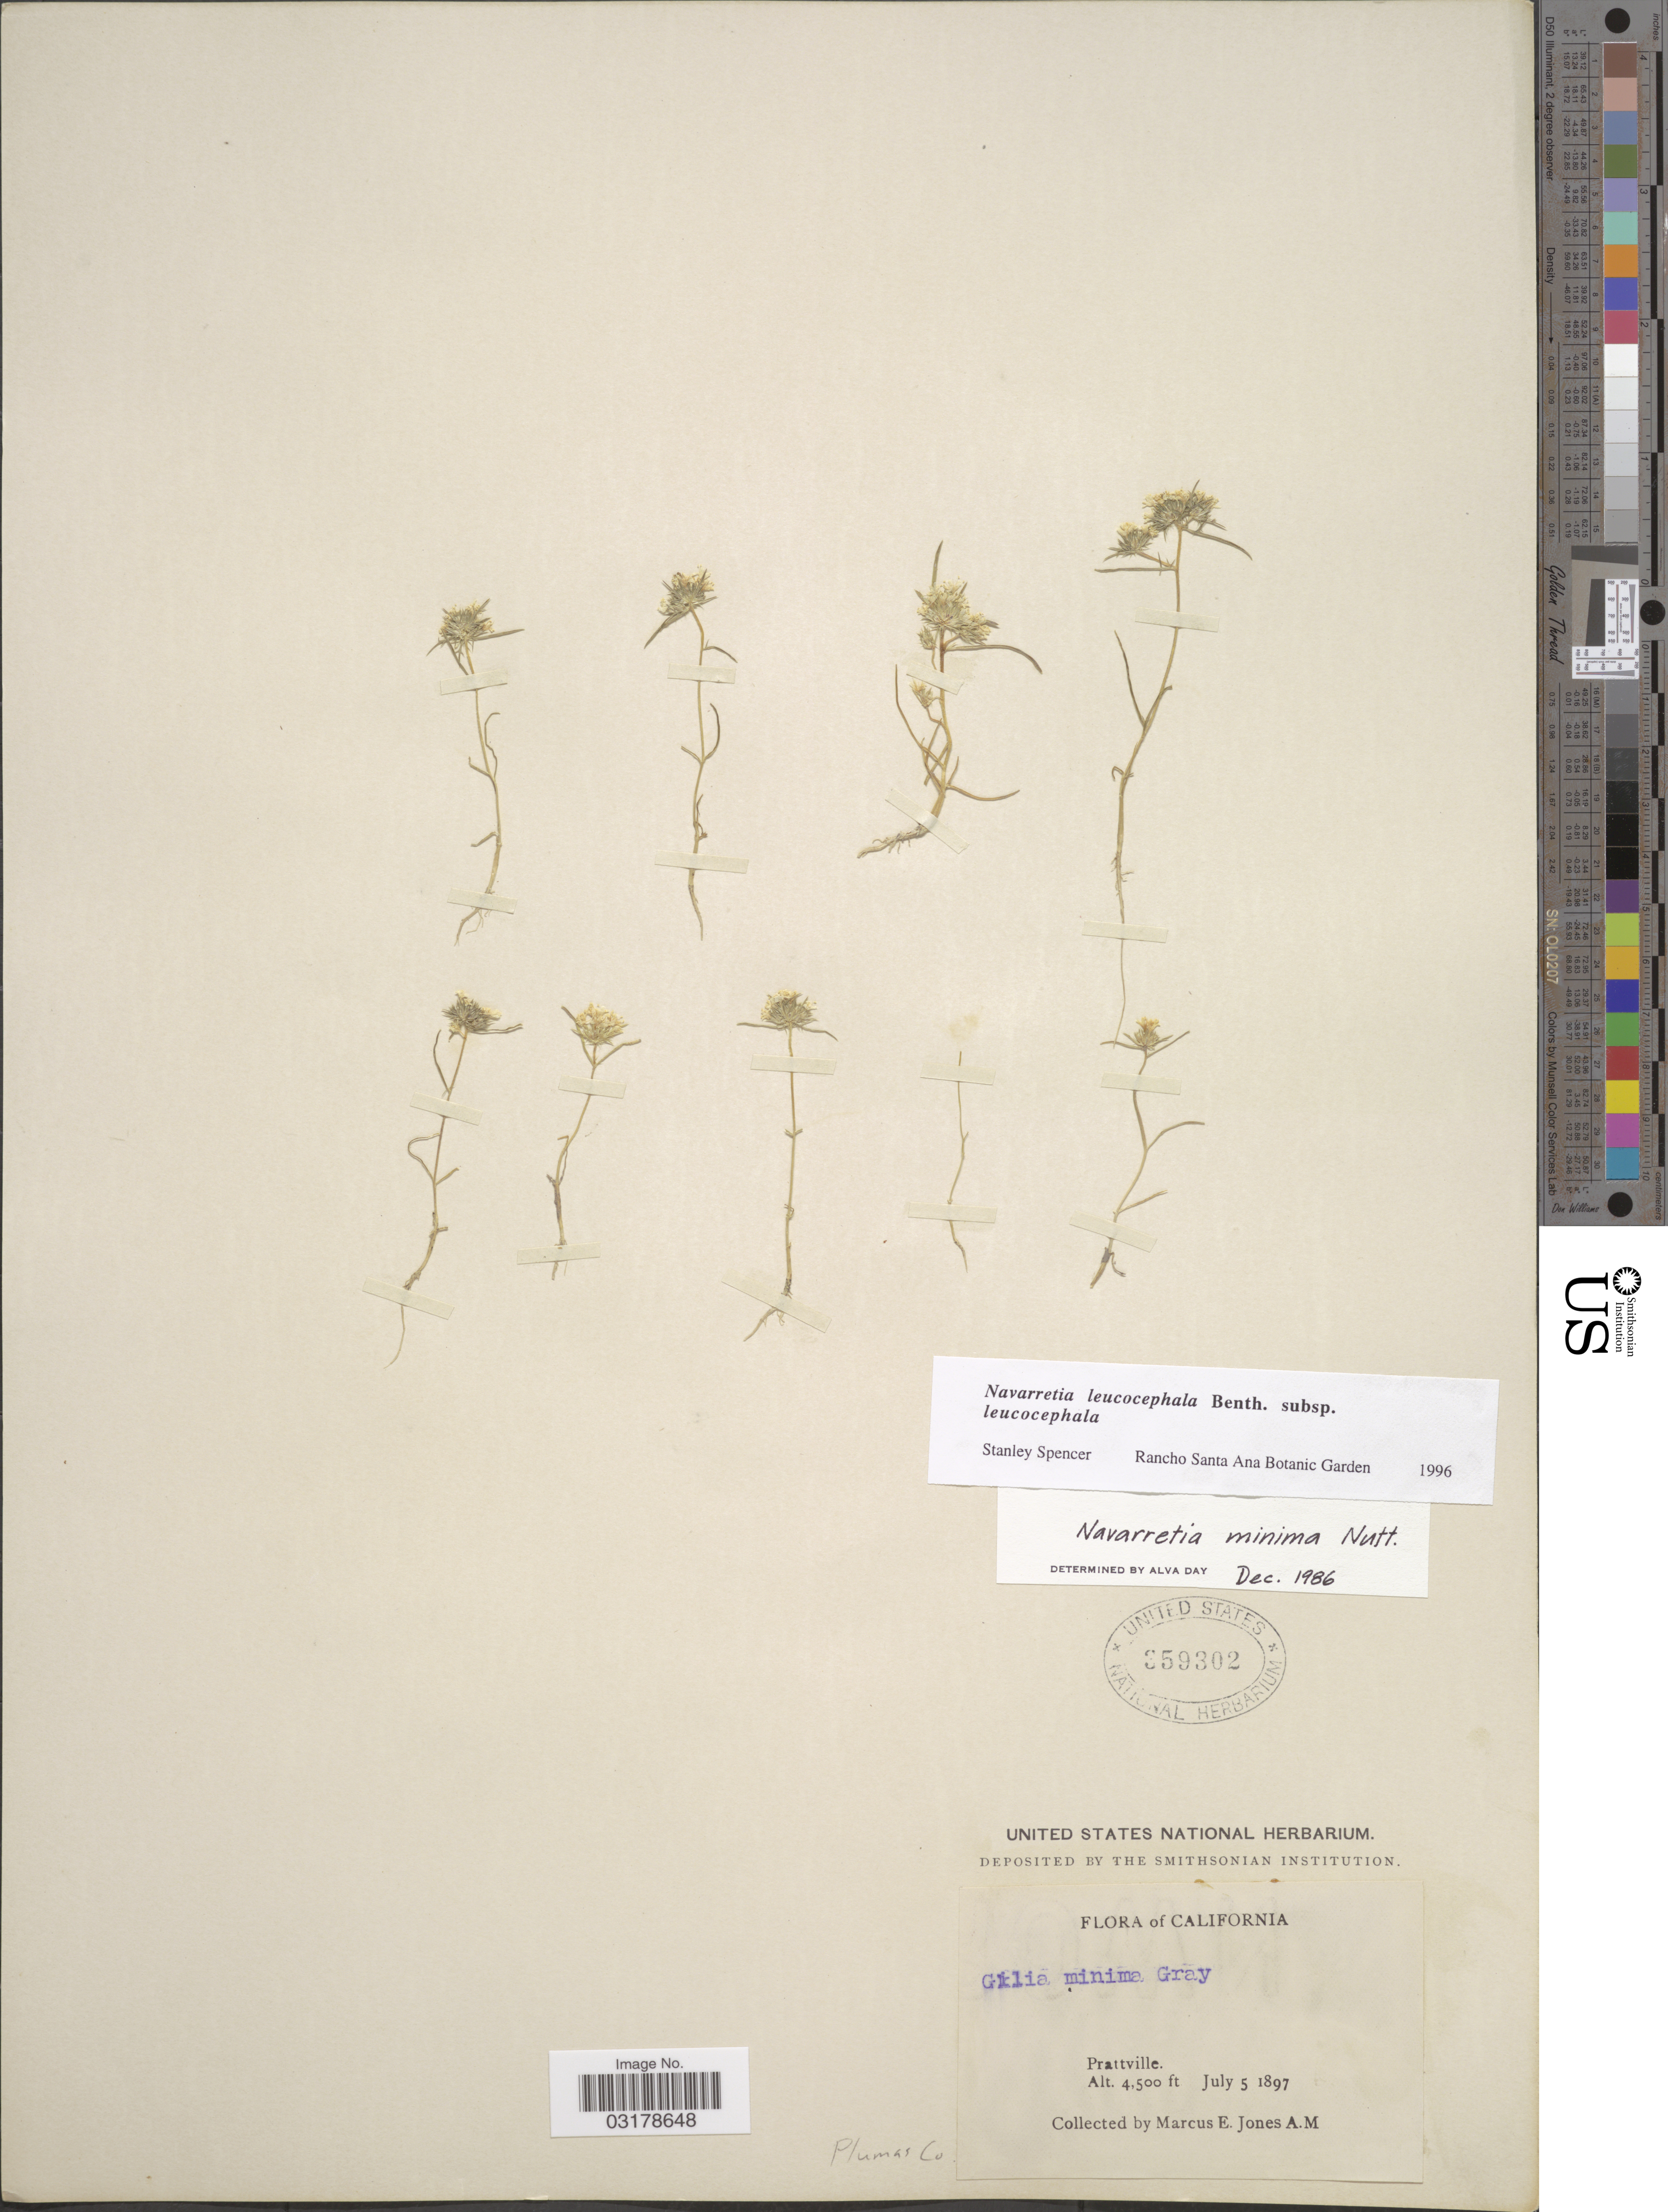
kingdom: Plantae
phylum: Tracheophyta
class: Magnoliopsida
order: Ericales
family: Polemoniaceae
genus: Navarretia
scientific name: Navarretia leucocephala subsp. leucocephala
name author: Benth.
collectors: M. E. Jones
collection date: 1897-07-05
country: United States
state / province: California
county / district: Plumas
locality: Prattville. Plumas Co.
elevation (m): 1372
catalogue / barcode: US 359302